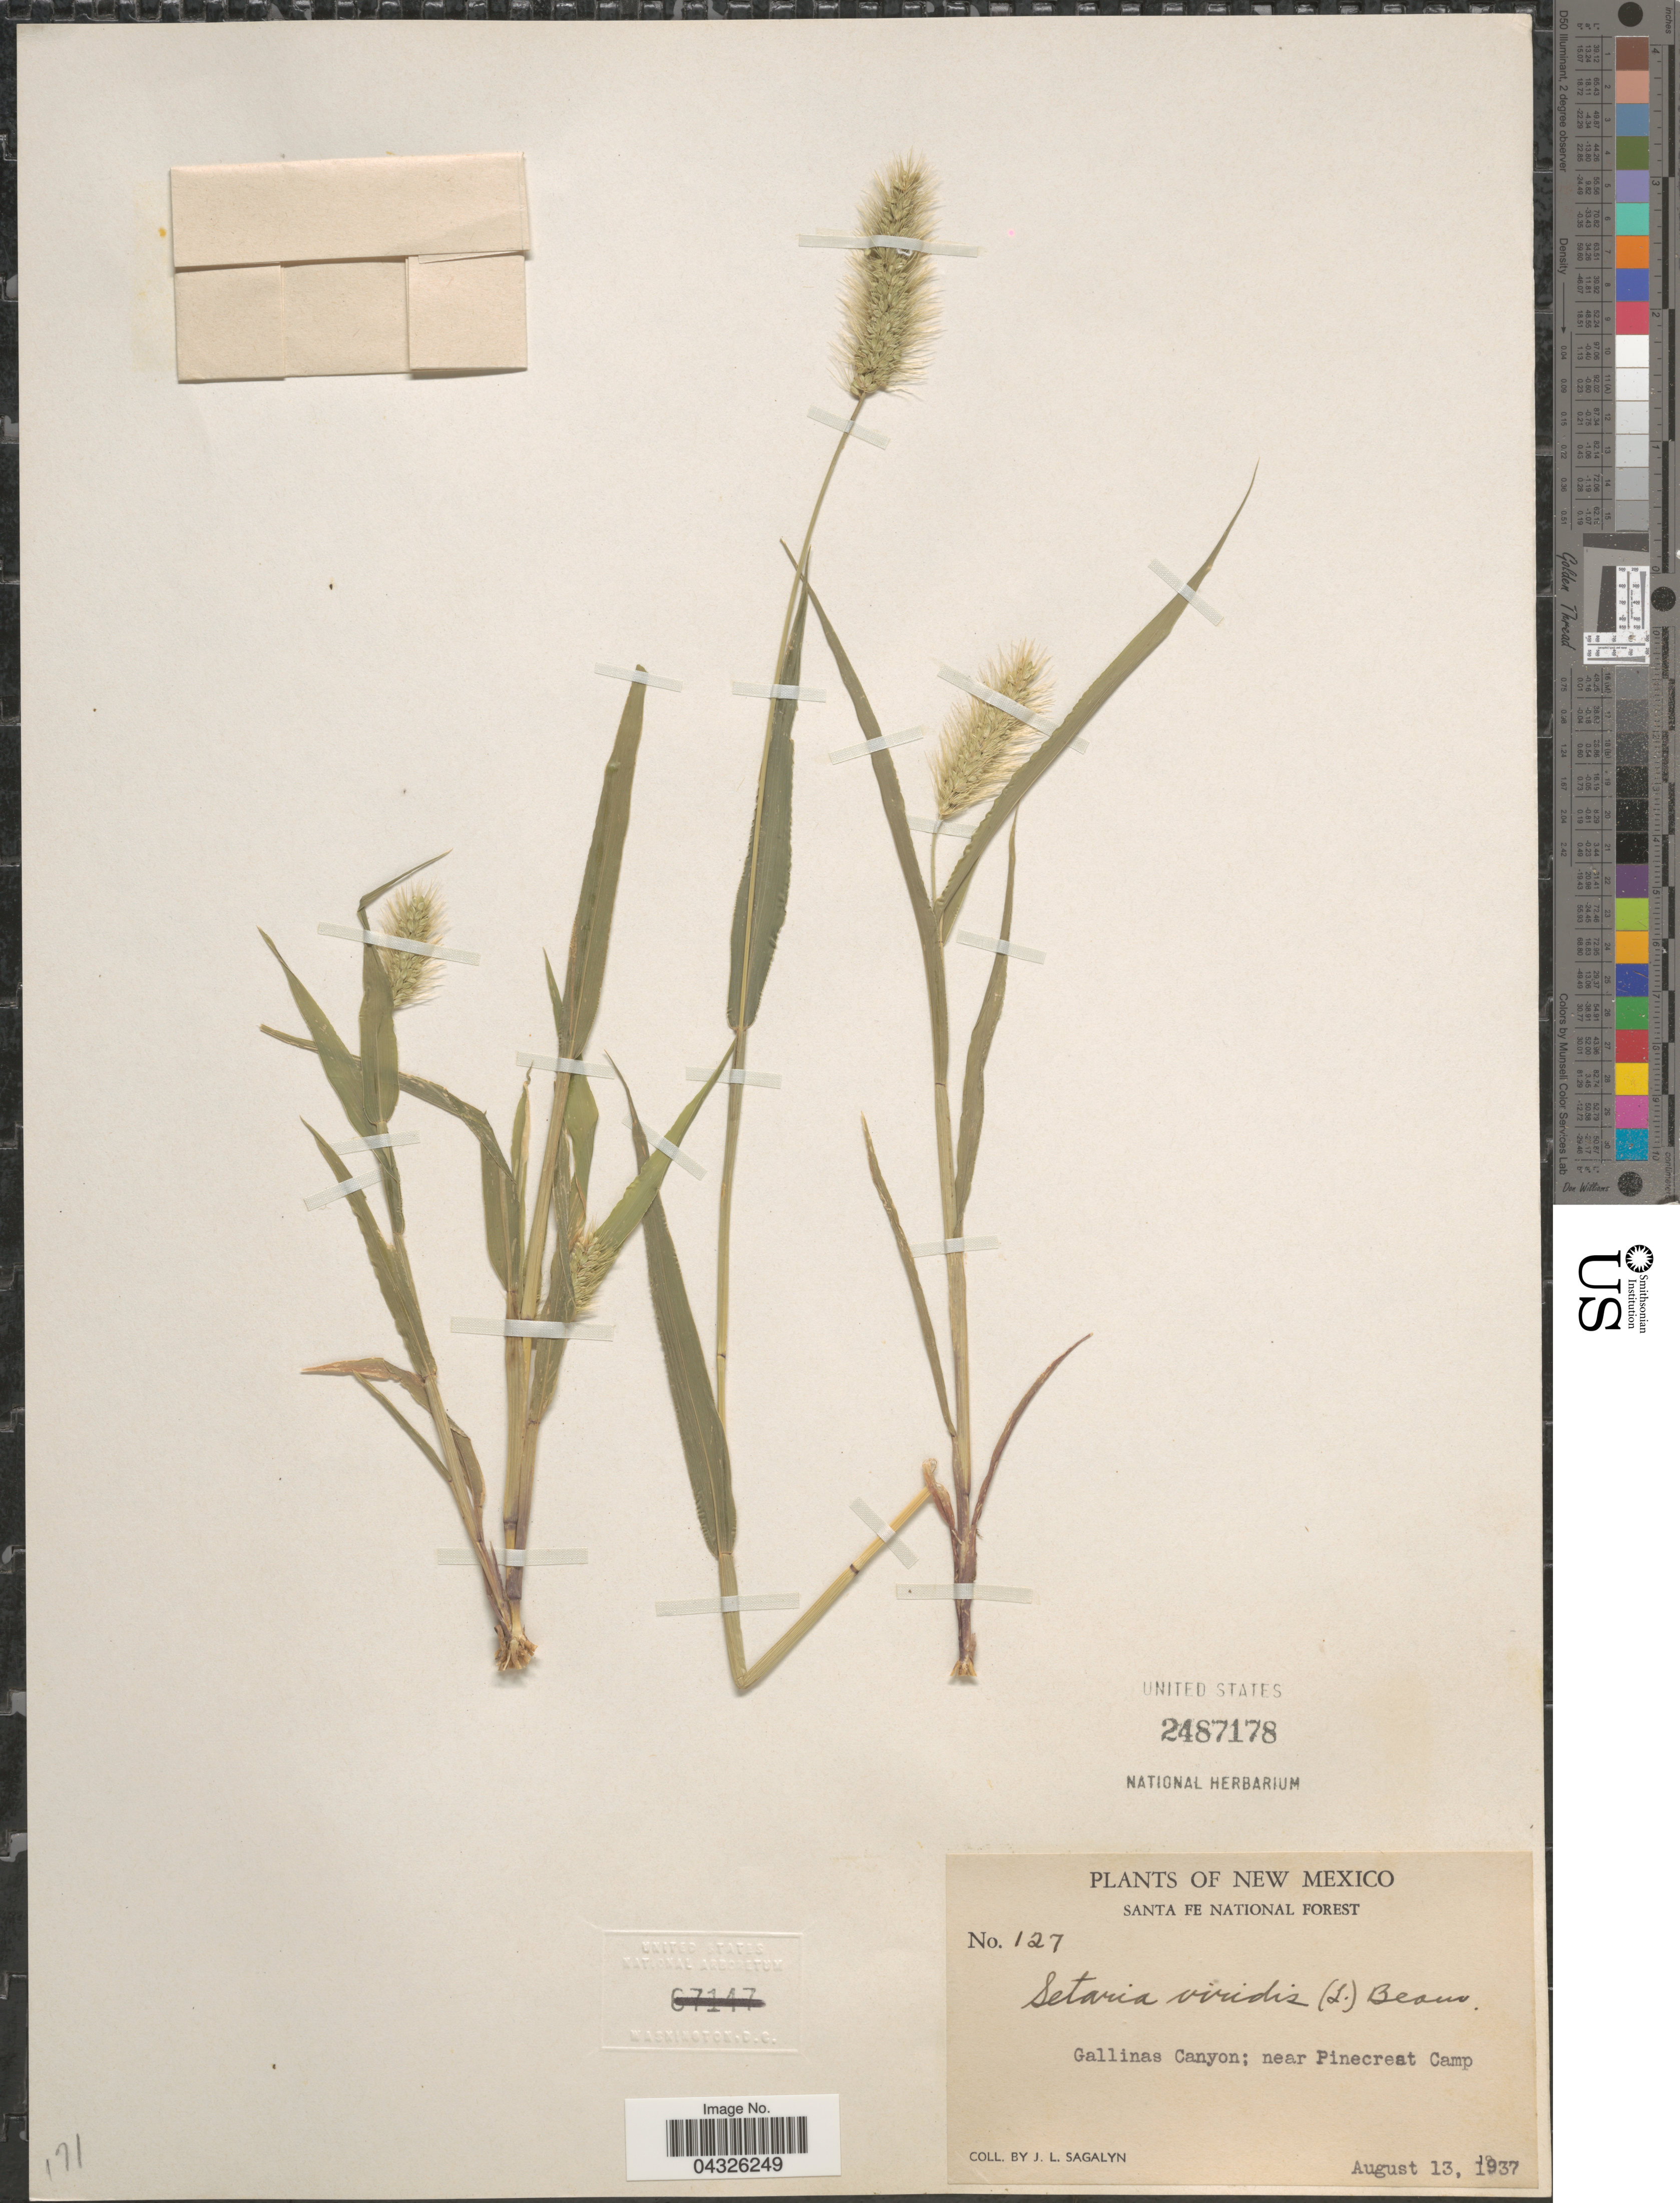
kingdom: Plantae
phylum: Tracheophyta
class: Liliopsida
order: Poales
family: Poaceae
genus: Setaria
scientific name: Setaria viridis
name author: (L.) P. Beauv.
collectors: J. Sagalyn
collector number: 127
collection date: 1937-08-13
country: United States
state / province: New Mexico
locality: Santa Fe National Forest. Gallinas Canyon: near Pinecrest Camp.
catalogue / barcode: US 2487178